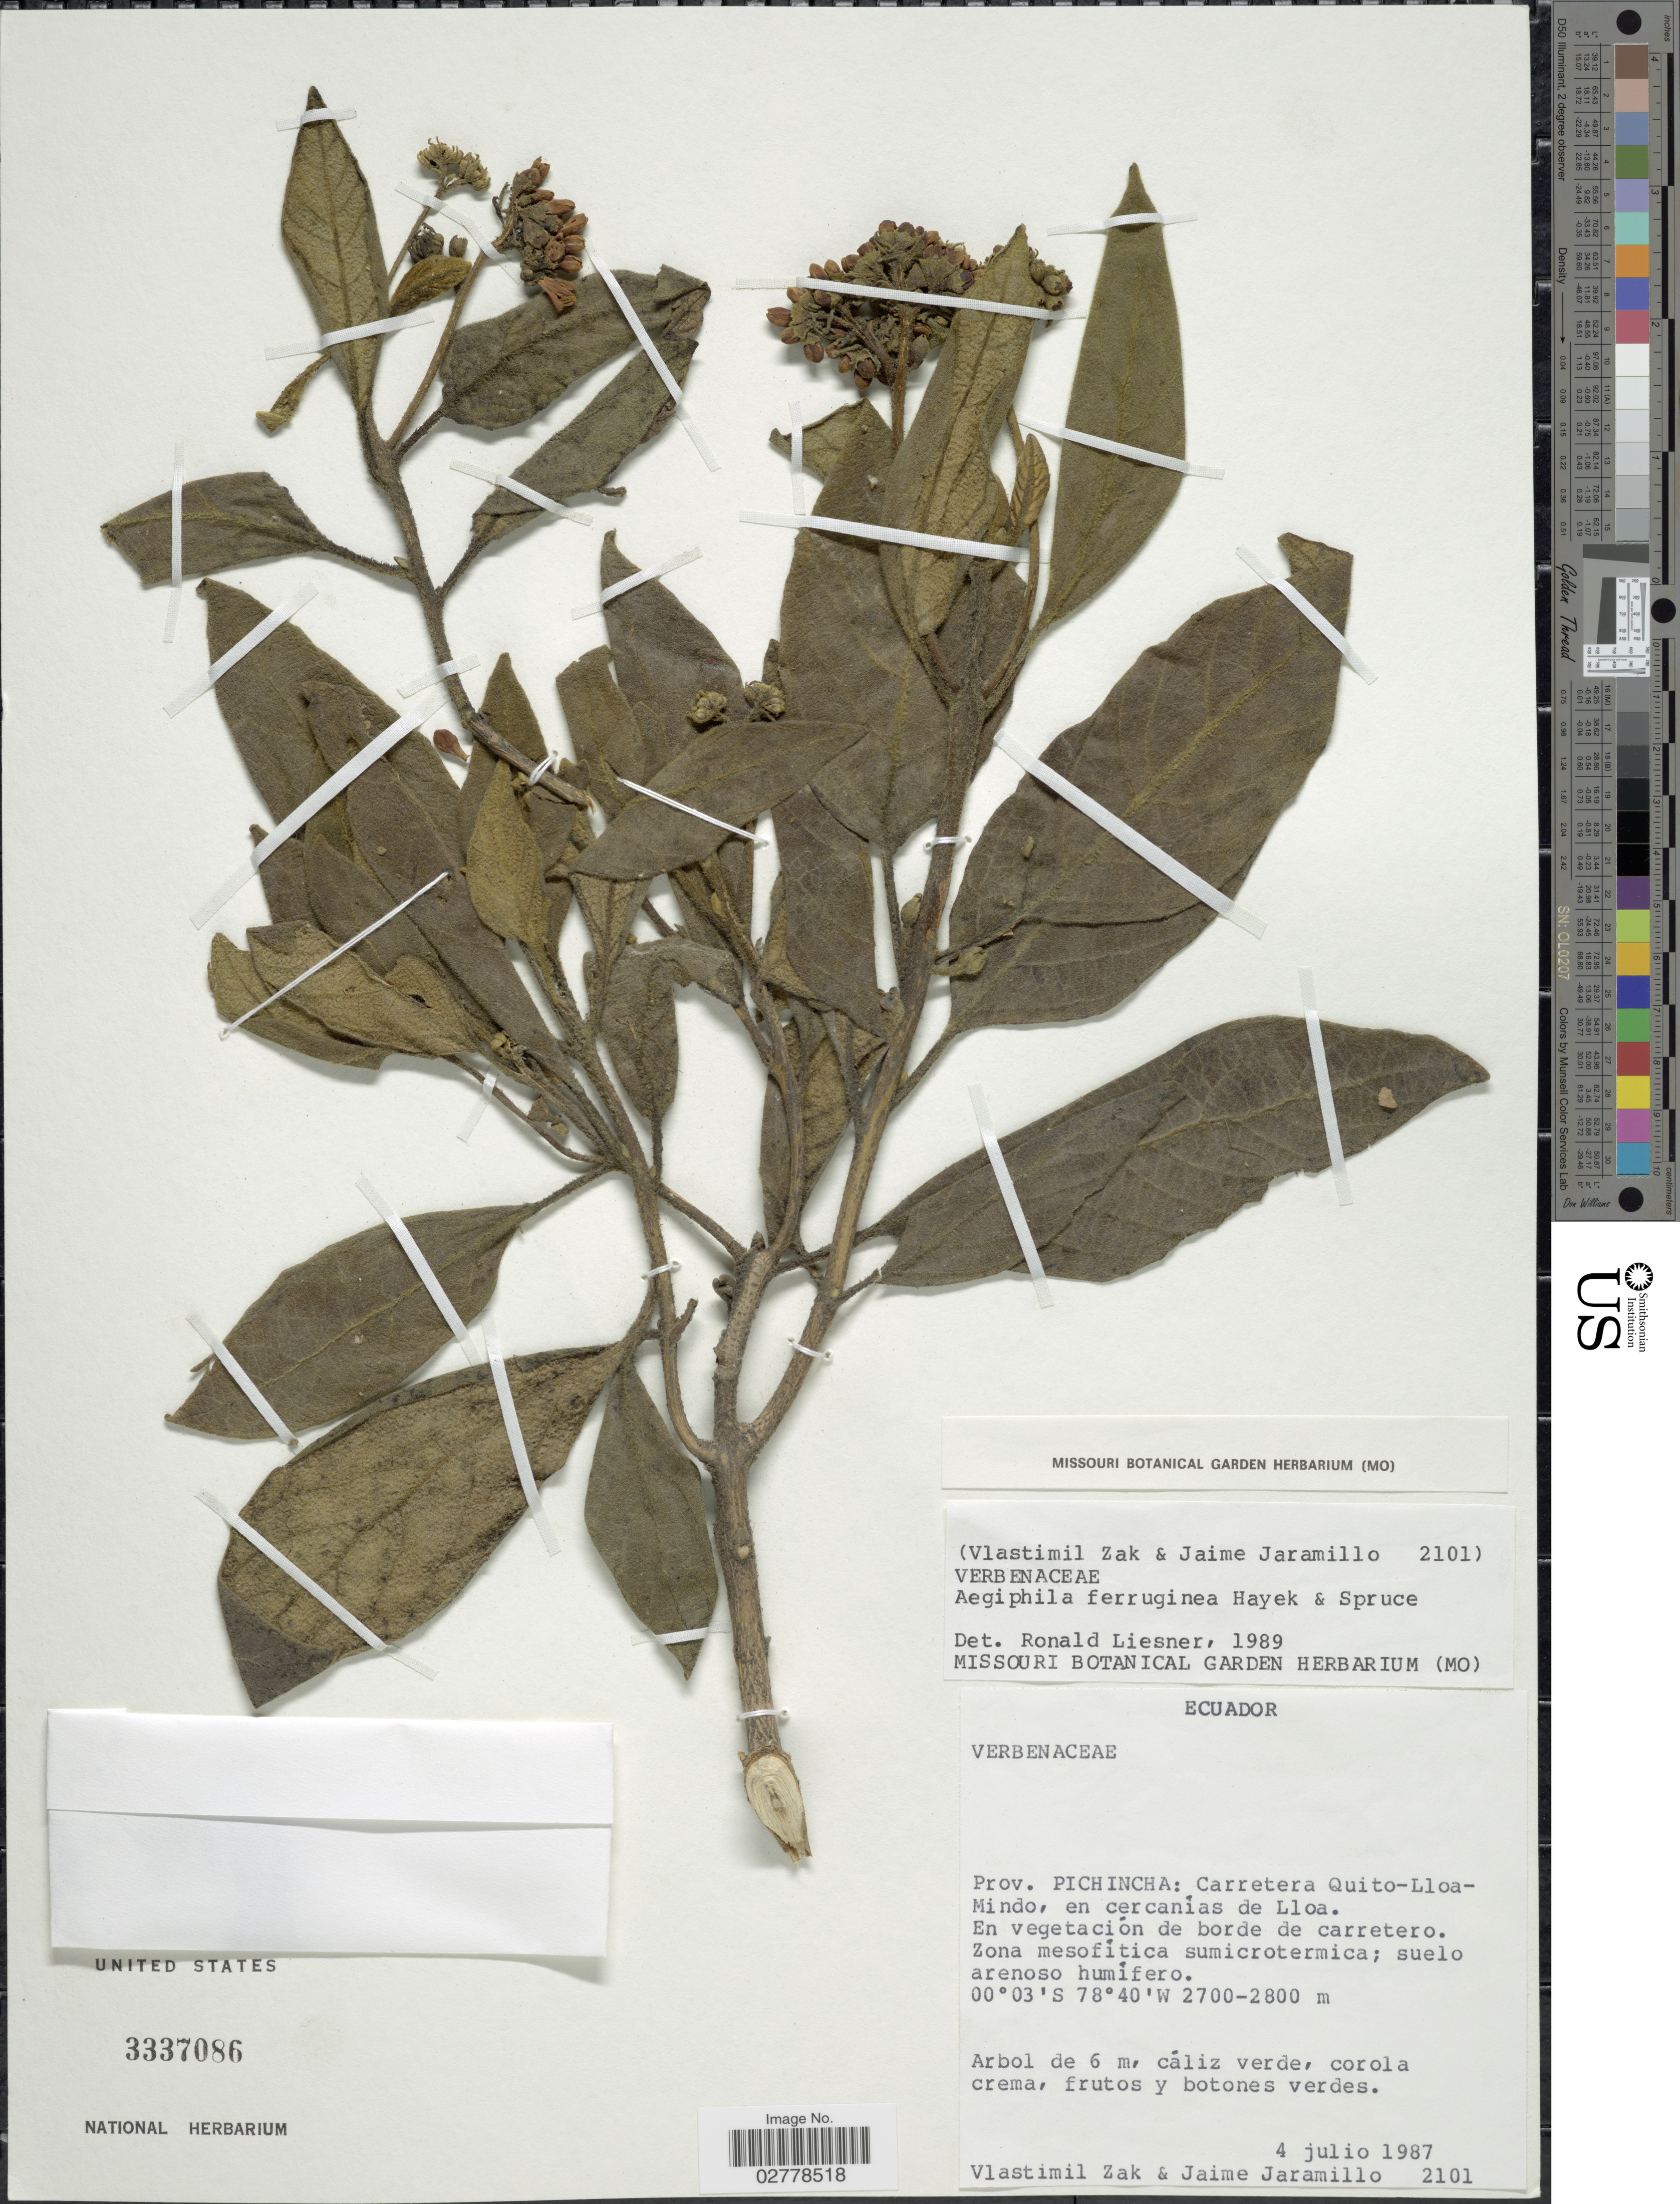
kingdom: Plantae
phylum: Tracheophyta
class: Magnoliopsida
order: Lamiales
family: Lamiaceae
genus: Aegiphila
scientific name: Aegiphila ferruginea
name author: Hayek & Spruce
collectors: V. Zak & J. Jaramillo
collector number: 2101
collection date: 1987-07-04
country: Ecuador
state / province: Pichincha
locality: Carretera Quito-Lloa-Mindo, en cercanias de Lloa.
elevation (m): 2700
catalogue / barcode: US 3337086